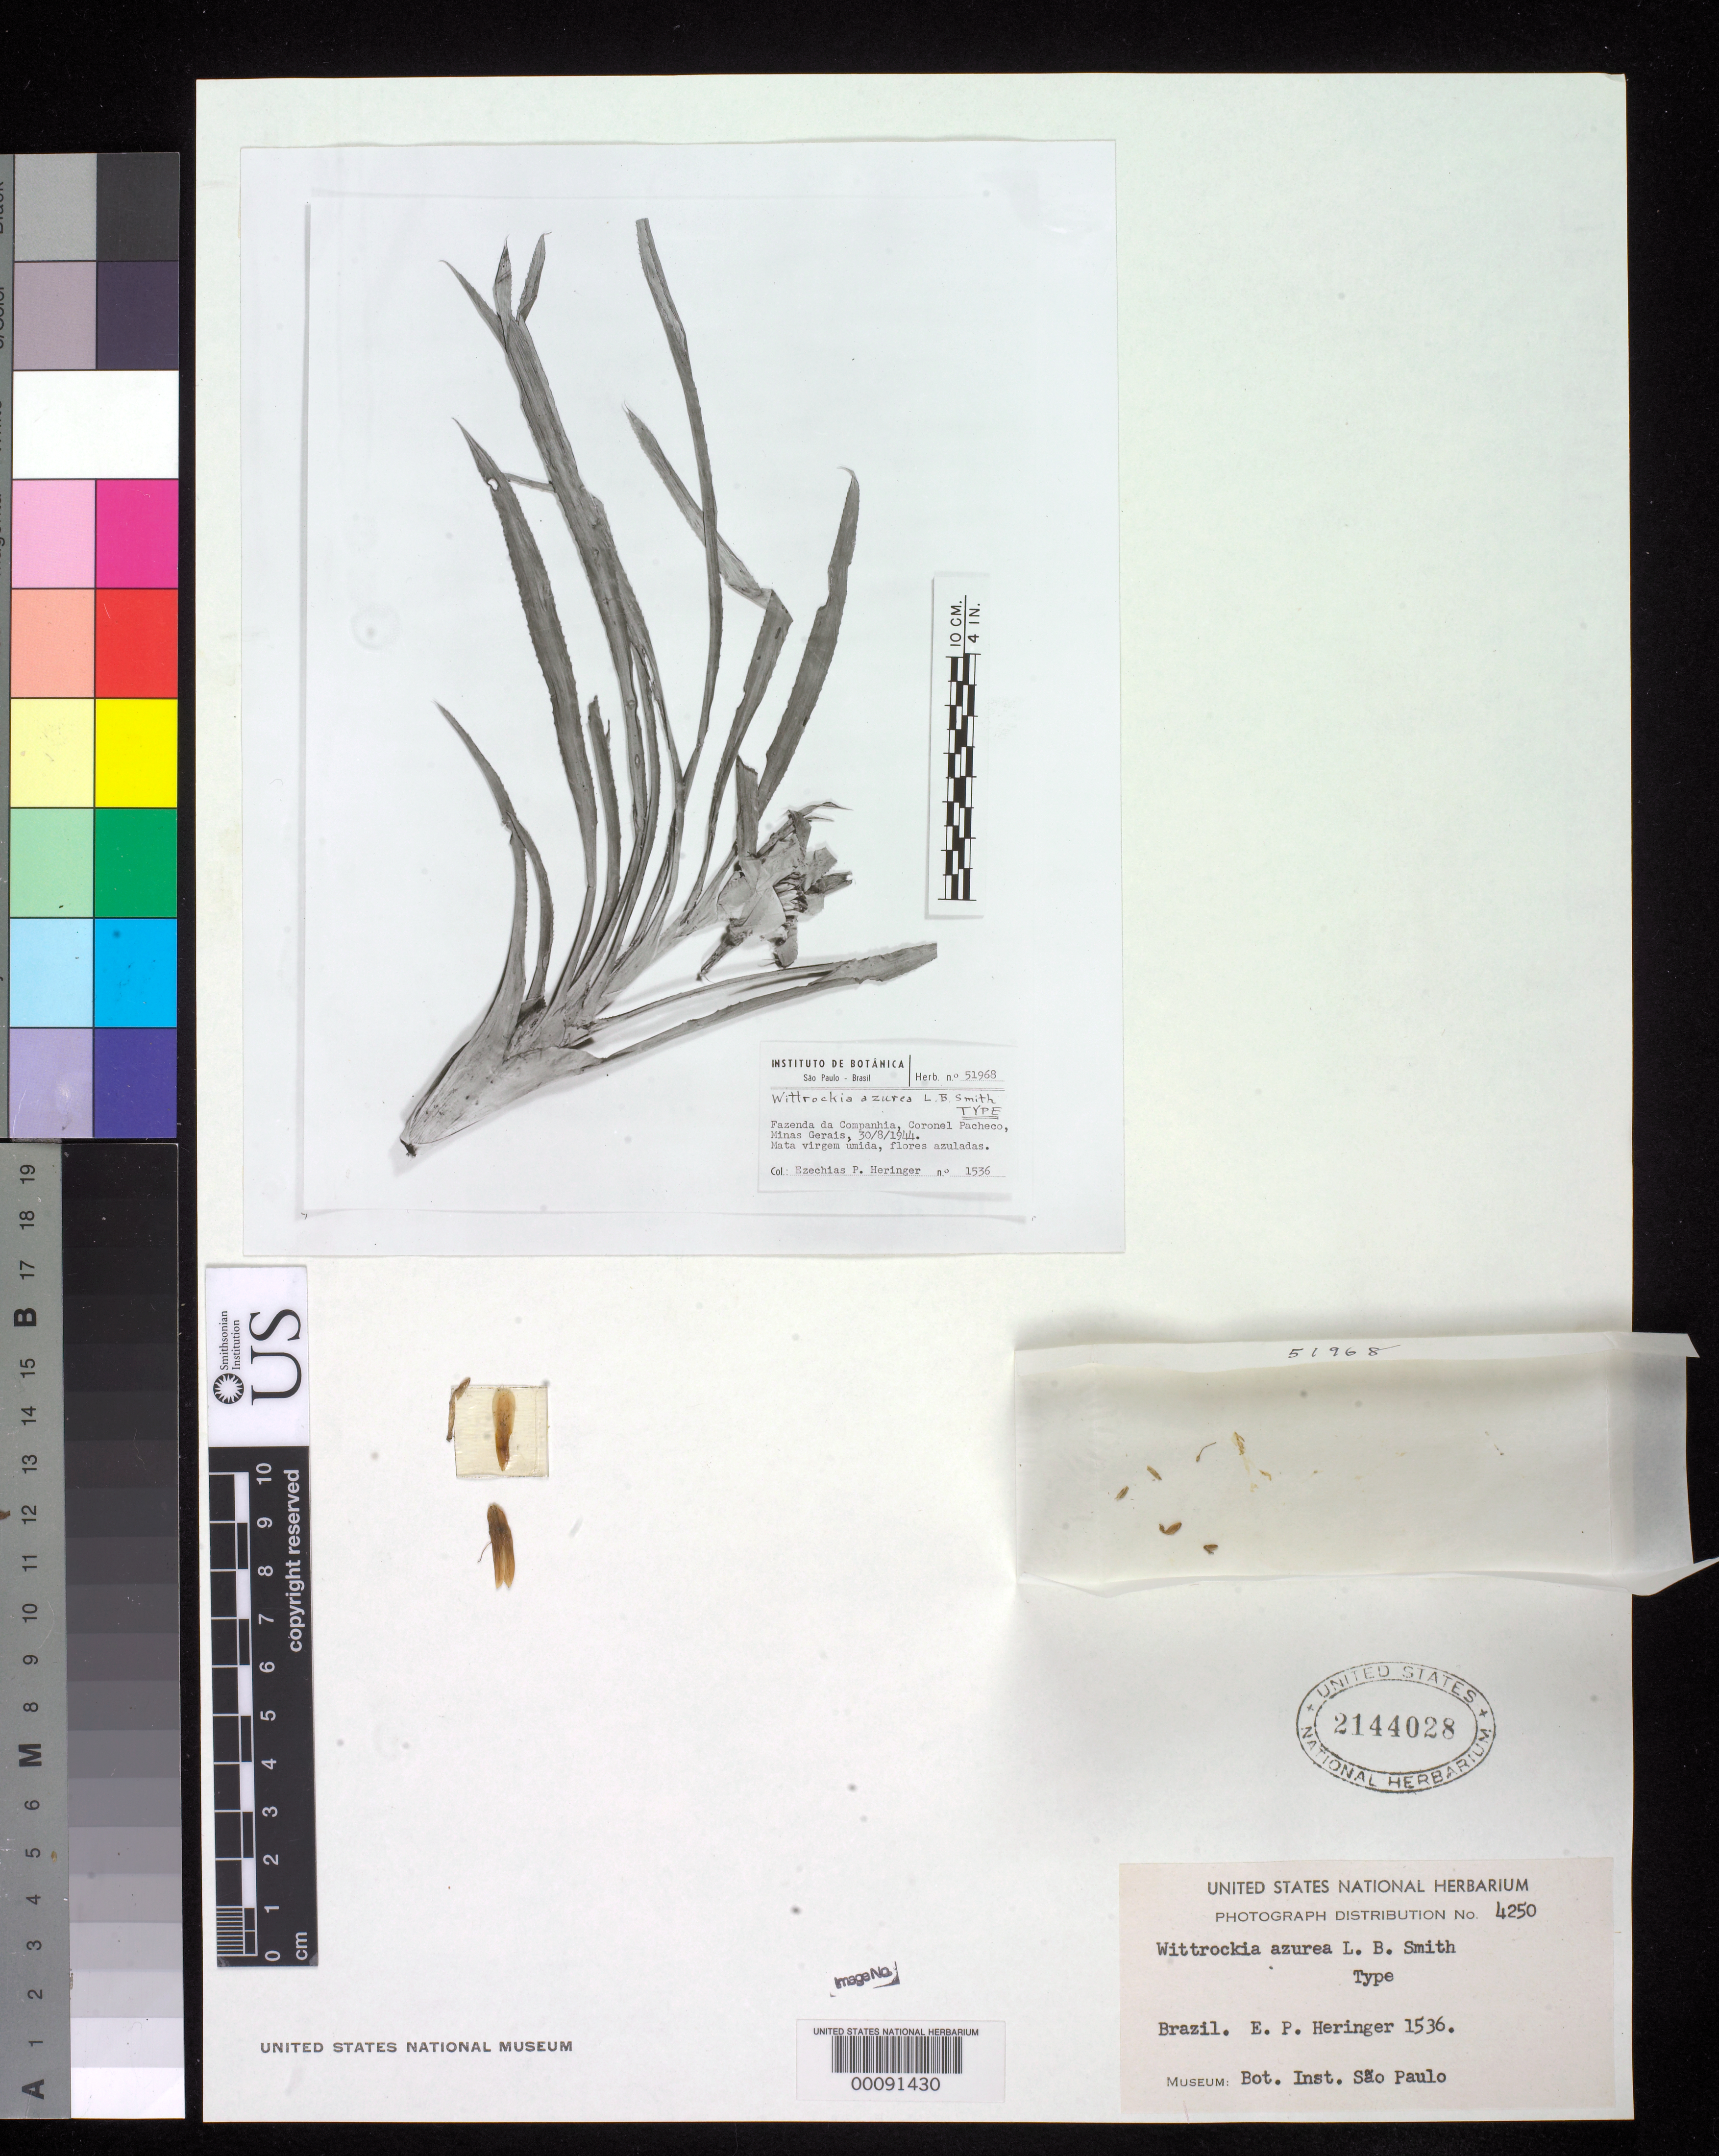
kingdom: Plantae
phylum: Tracheophyta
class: Liliopsida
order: Poales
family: Bromeliaceae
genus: Wittrockia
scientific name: Wittrockia azurea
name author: L.B. Sm.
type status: Type Fragment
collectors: E. P. Heringer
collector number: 1536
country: Brazil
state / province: Minas Gerais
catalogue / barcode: US 2144028